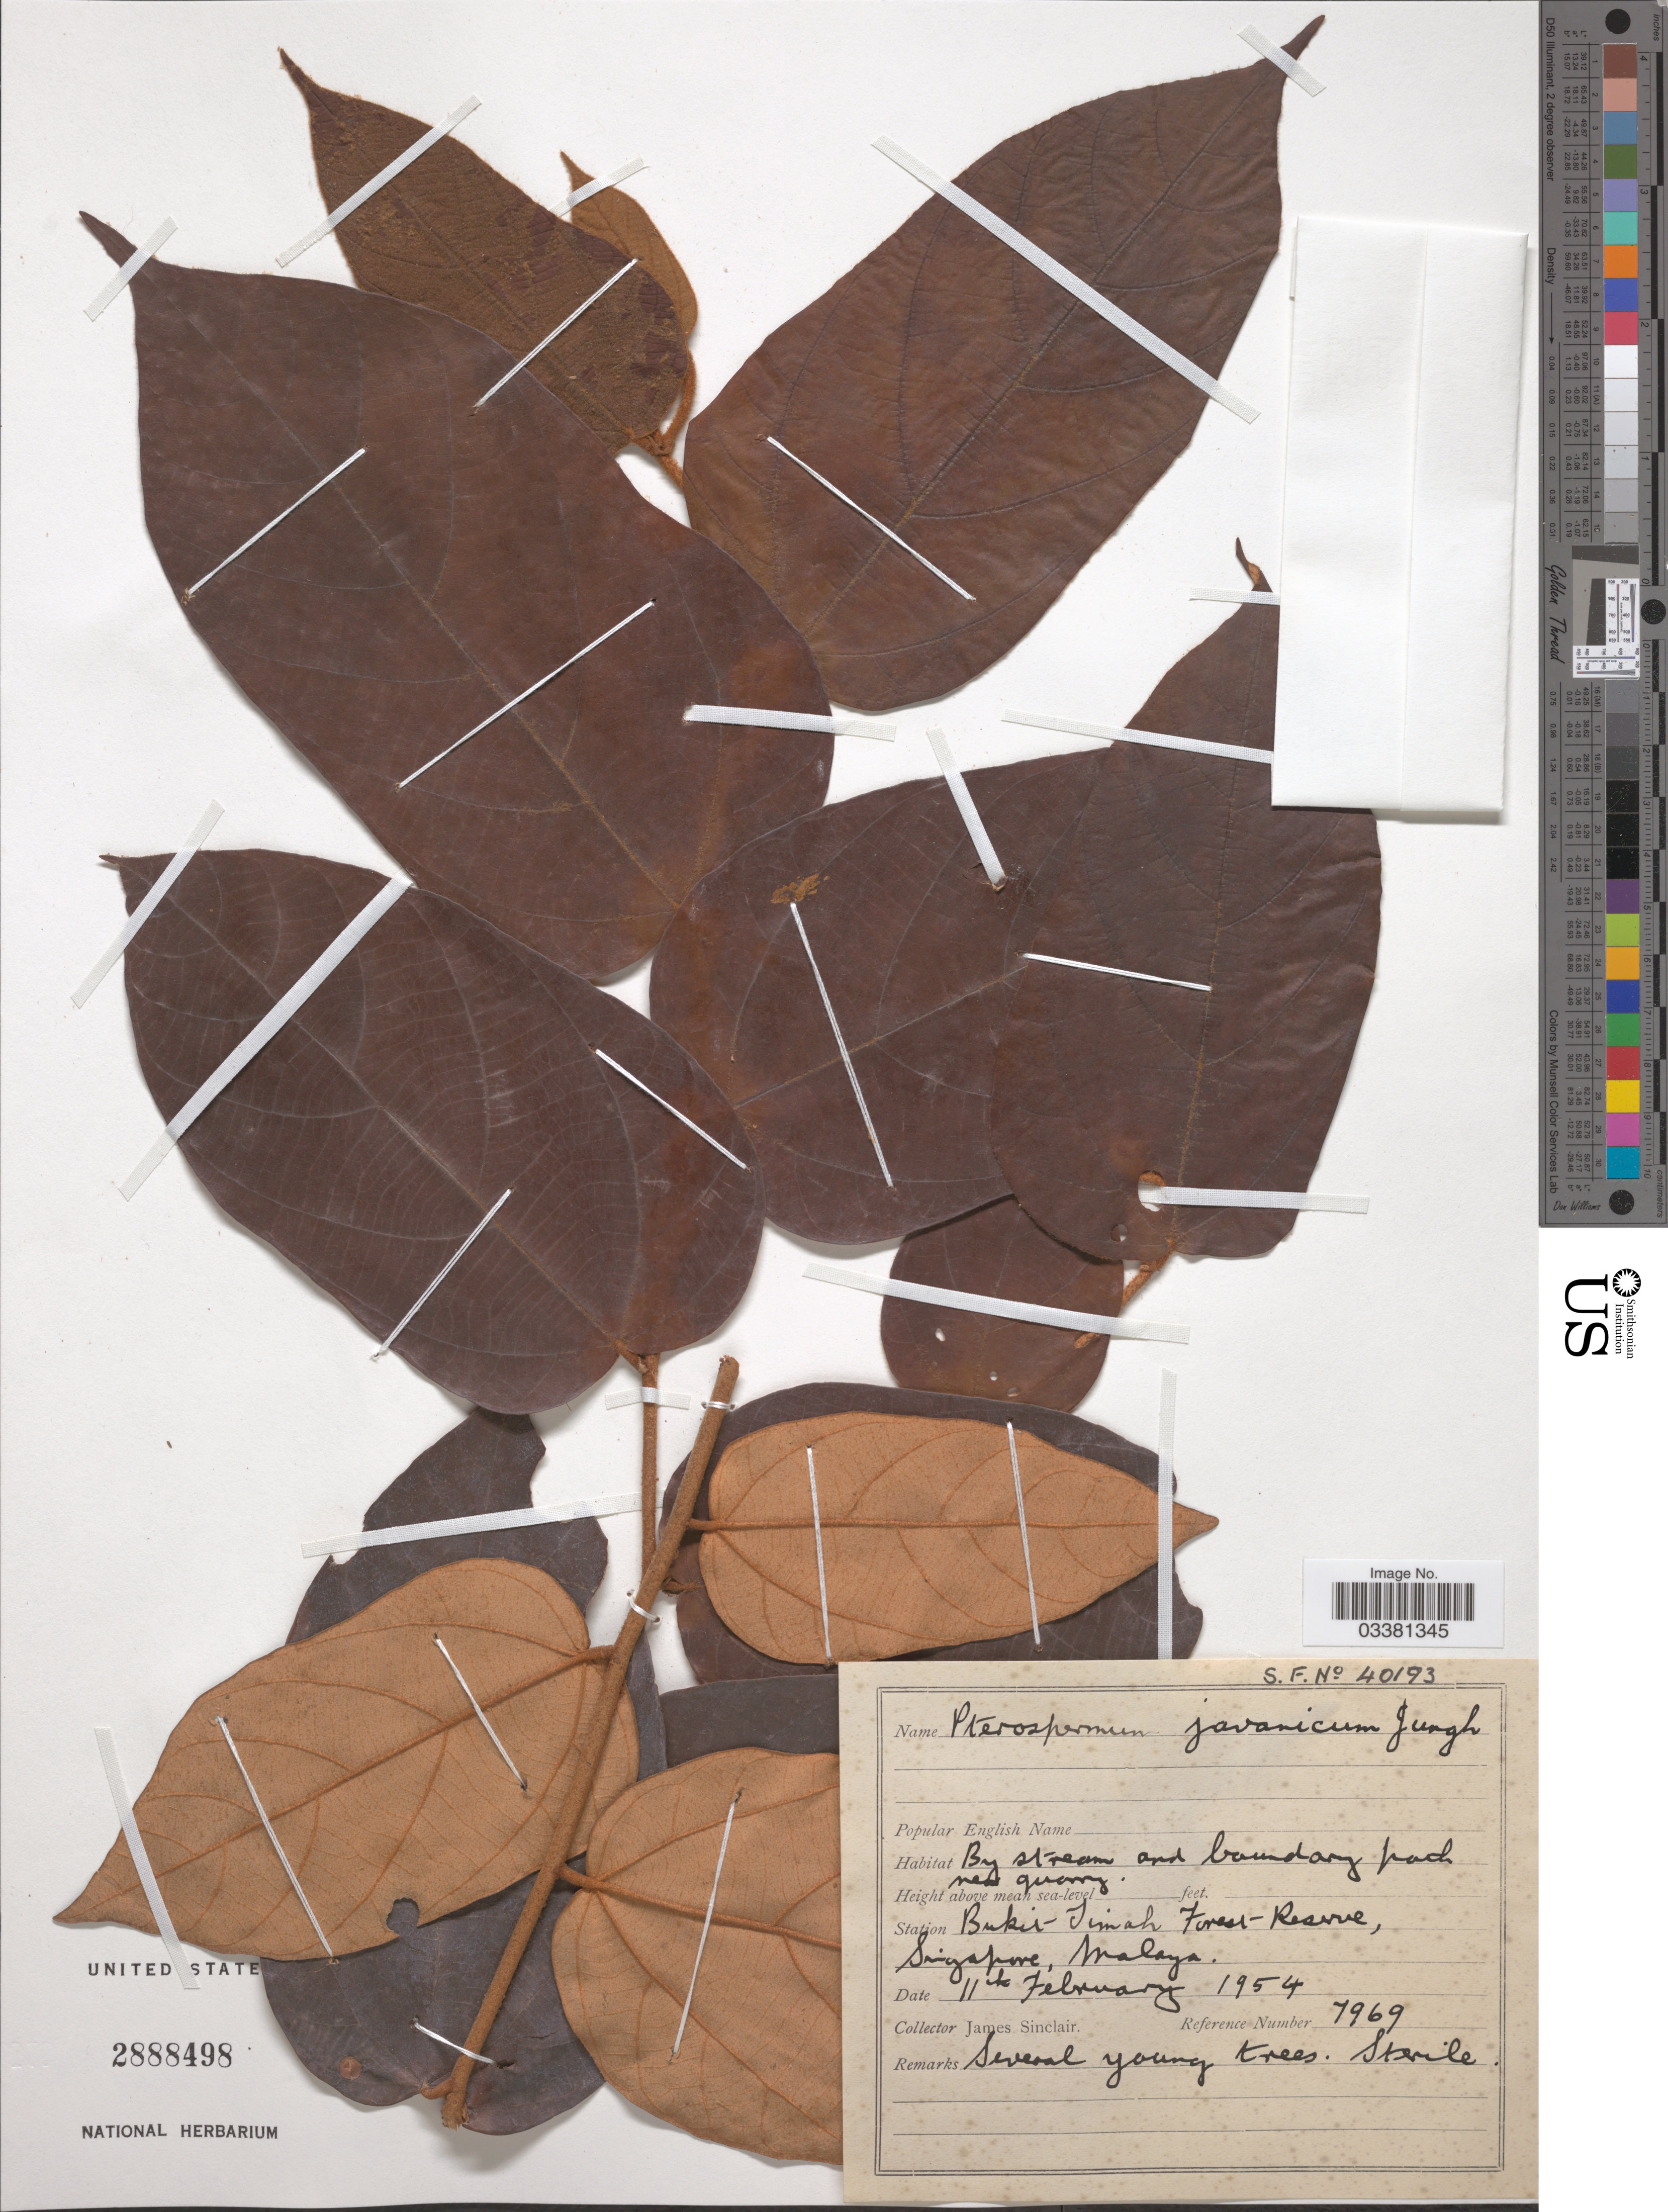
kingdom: Plantae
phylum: Tracheophyta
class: Magnoliopsida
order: Malvales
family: Malvaceae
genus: Pterospermum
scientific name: Pterospermum javanicum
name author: Jungh.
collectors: J. Sinclair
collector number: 7969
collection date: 1954-02-11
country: Singapore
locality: Station Bukit Timah Forest-Reserve, Malaya.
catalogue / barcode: US 2888498